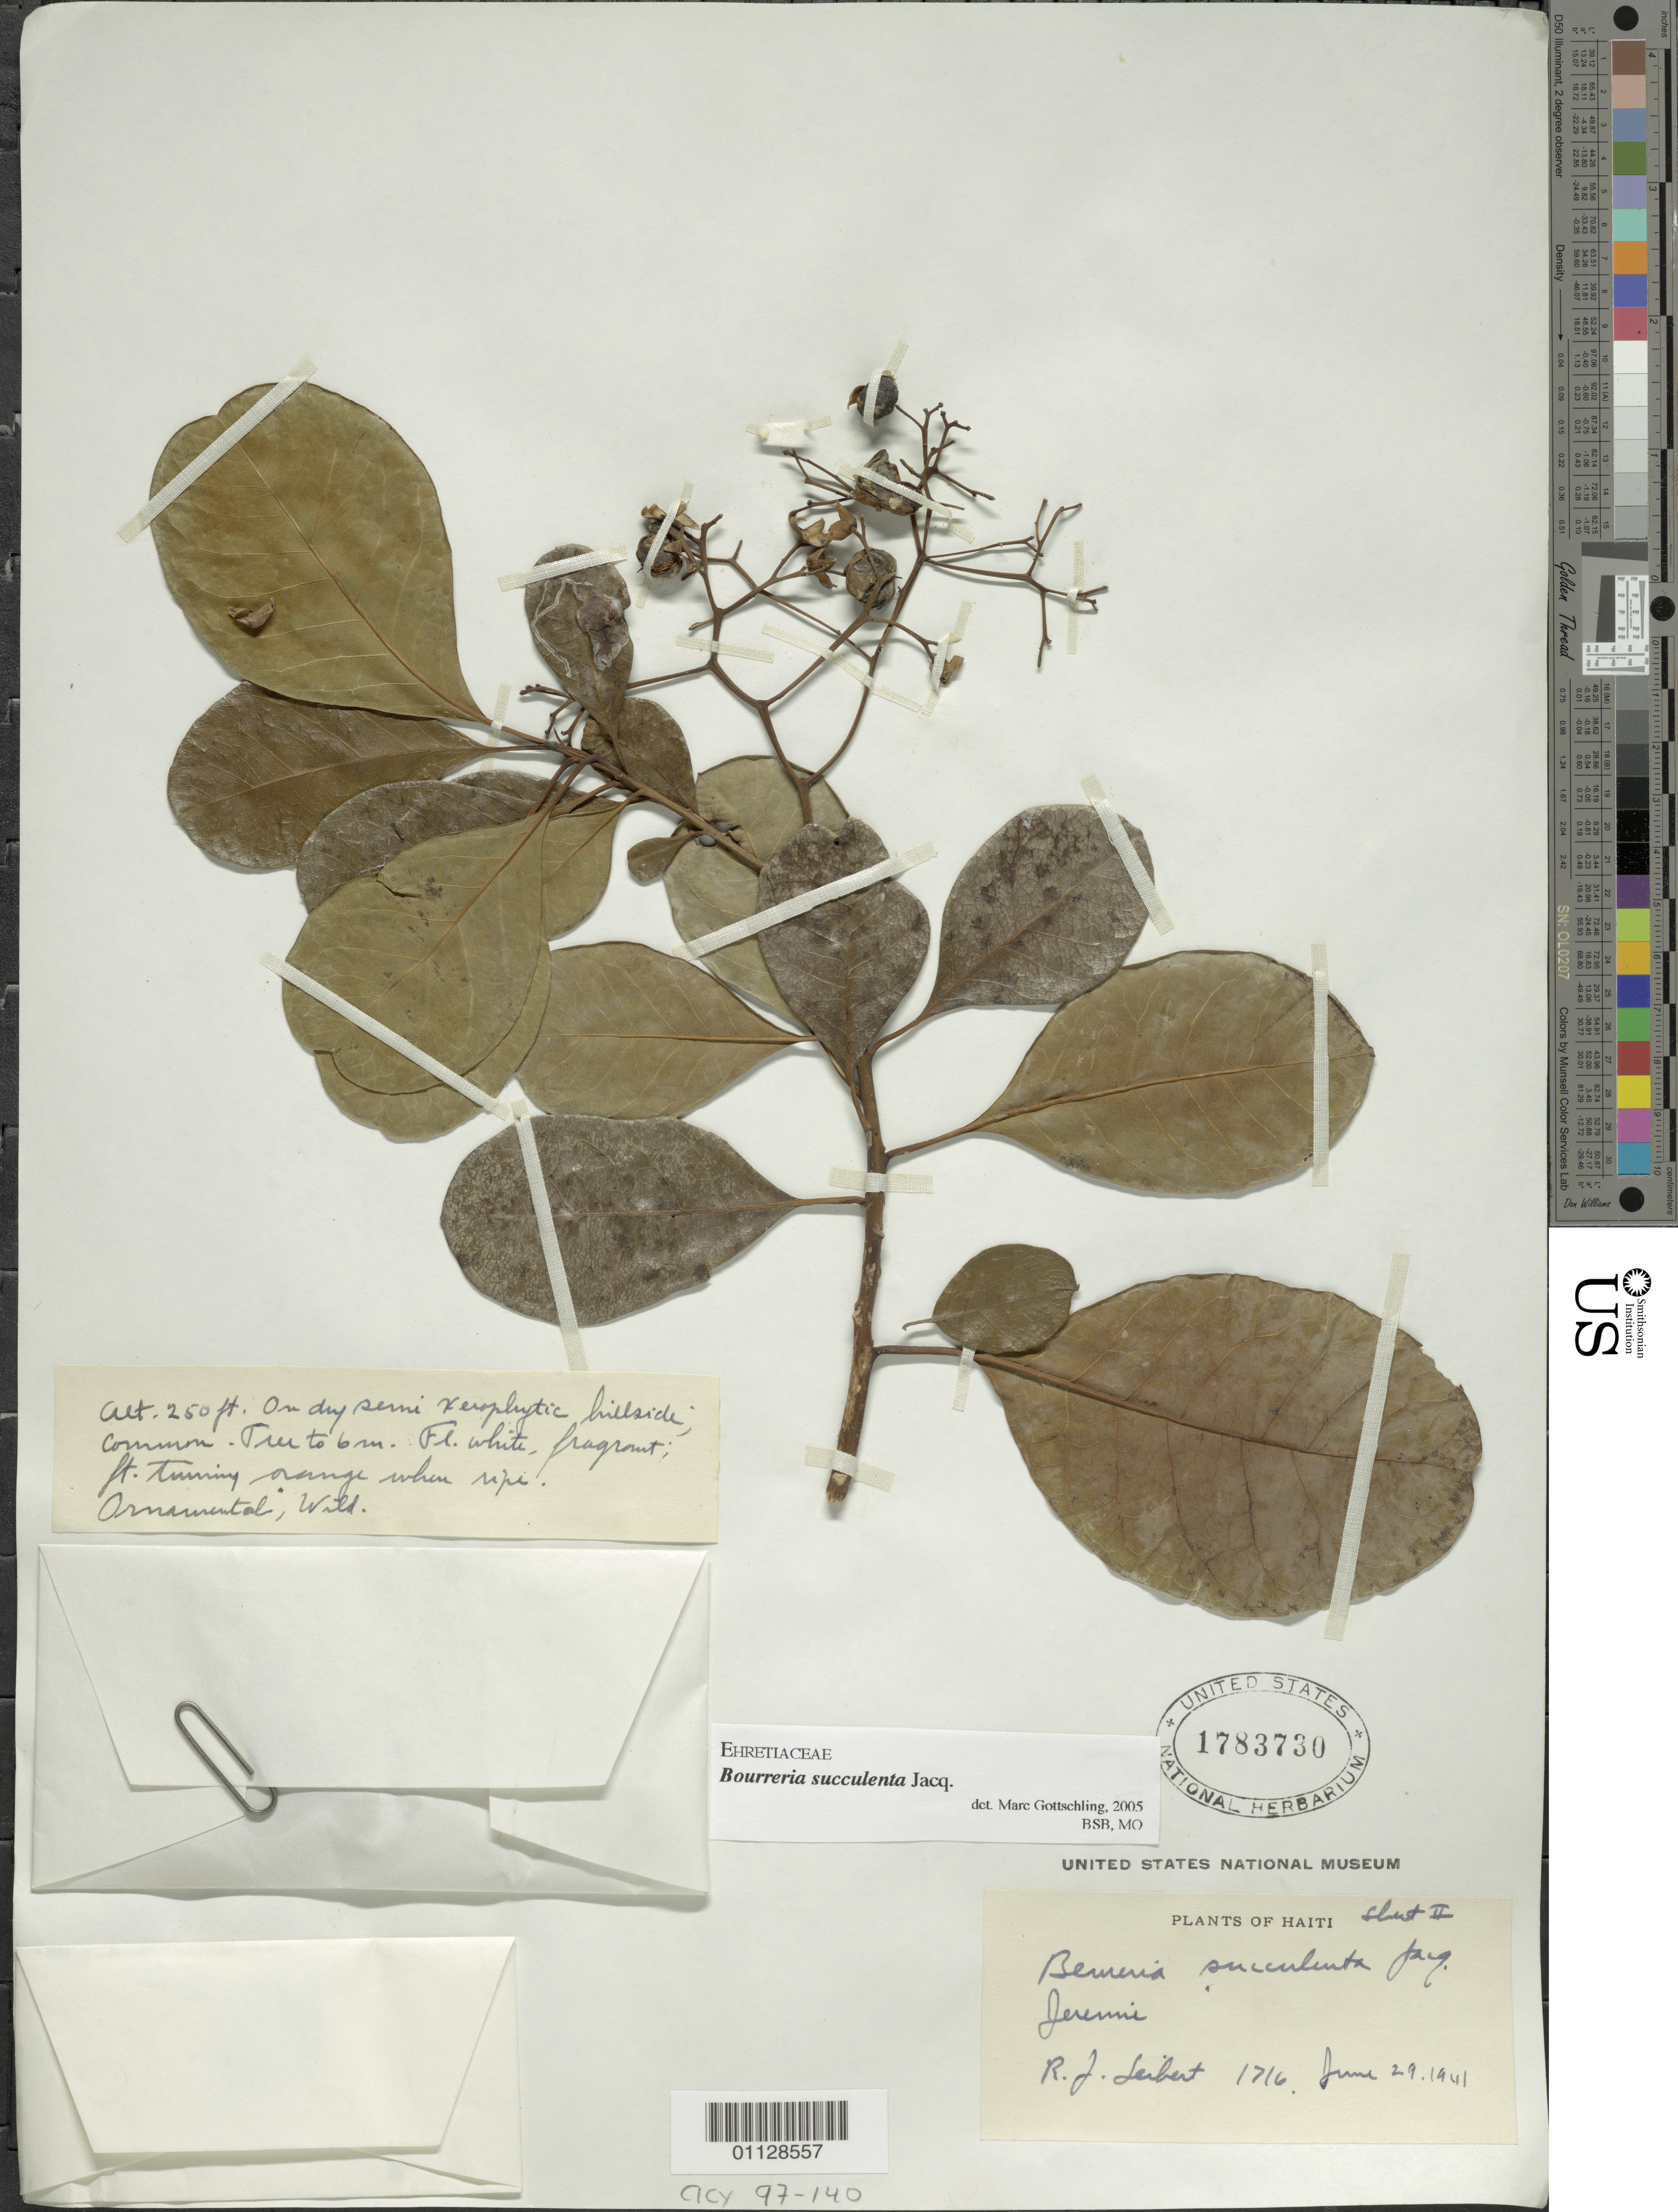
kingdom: Plantae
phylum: Tracheophyta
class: Magnoliopsida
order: Boraginales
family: Ehretiaceae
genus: Bourreria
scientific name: Bourreria succulenta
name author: Jacq.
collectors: R. J. Seibert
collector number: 1716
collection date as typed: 29 Jun 1941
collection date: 1941-06-29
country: Haiti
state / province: Grand'Anse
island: Hispaniola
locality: Jeremie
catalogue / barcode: US 1783730